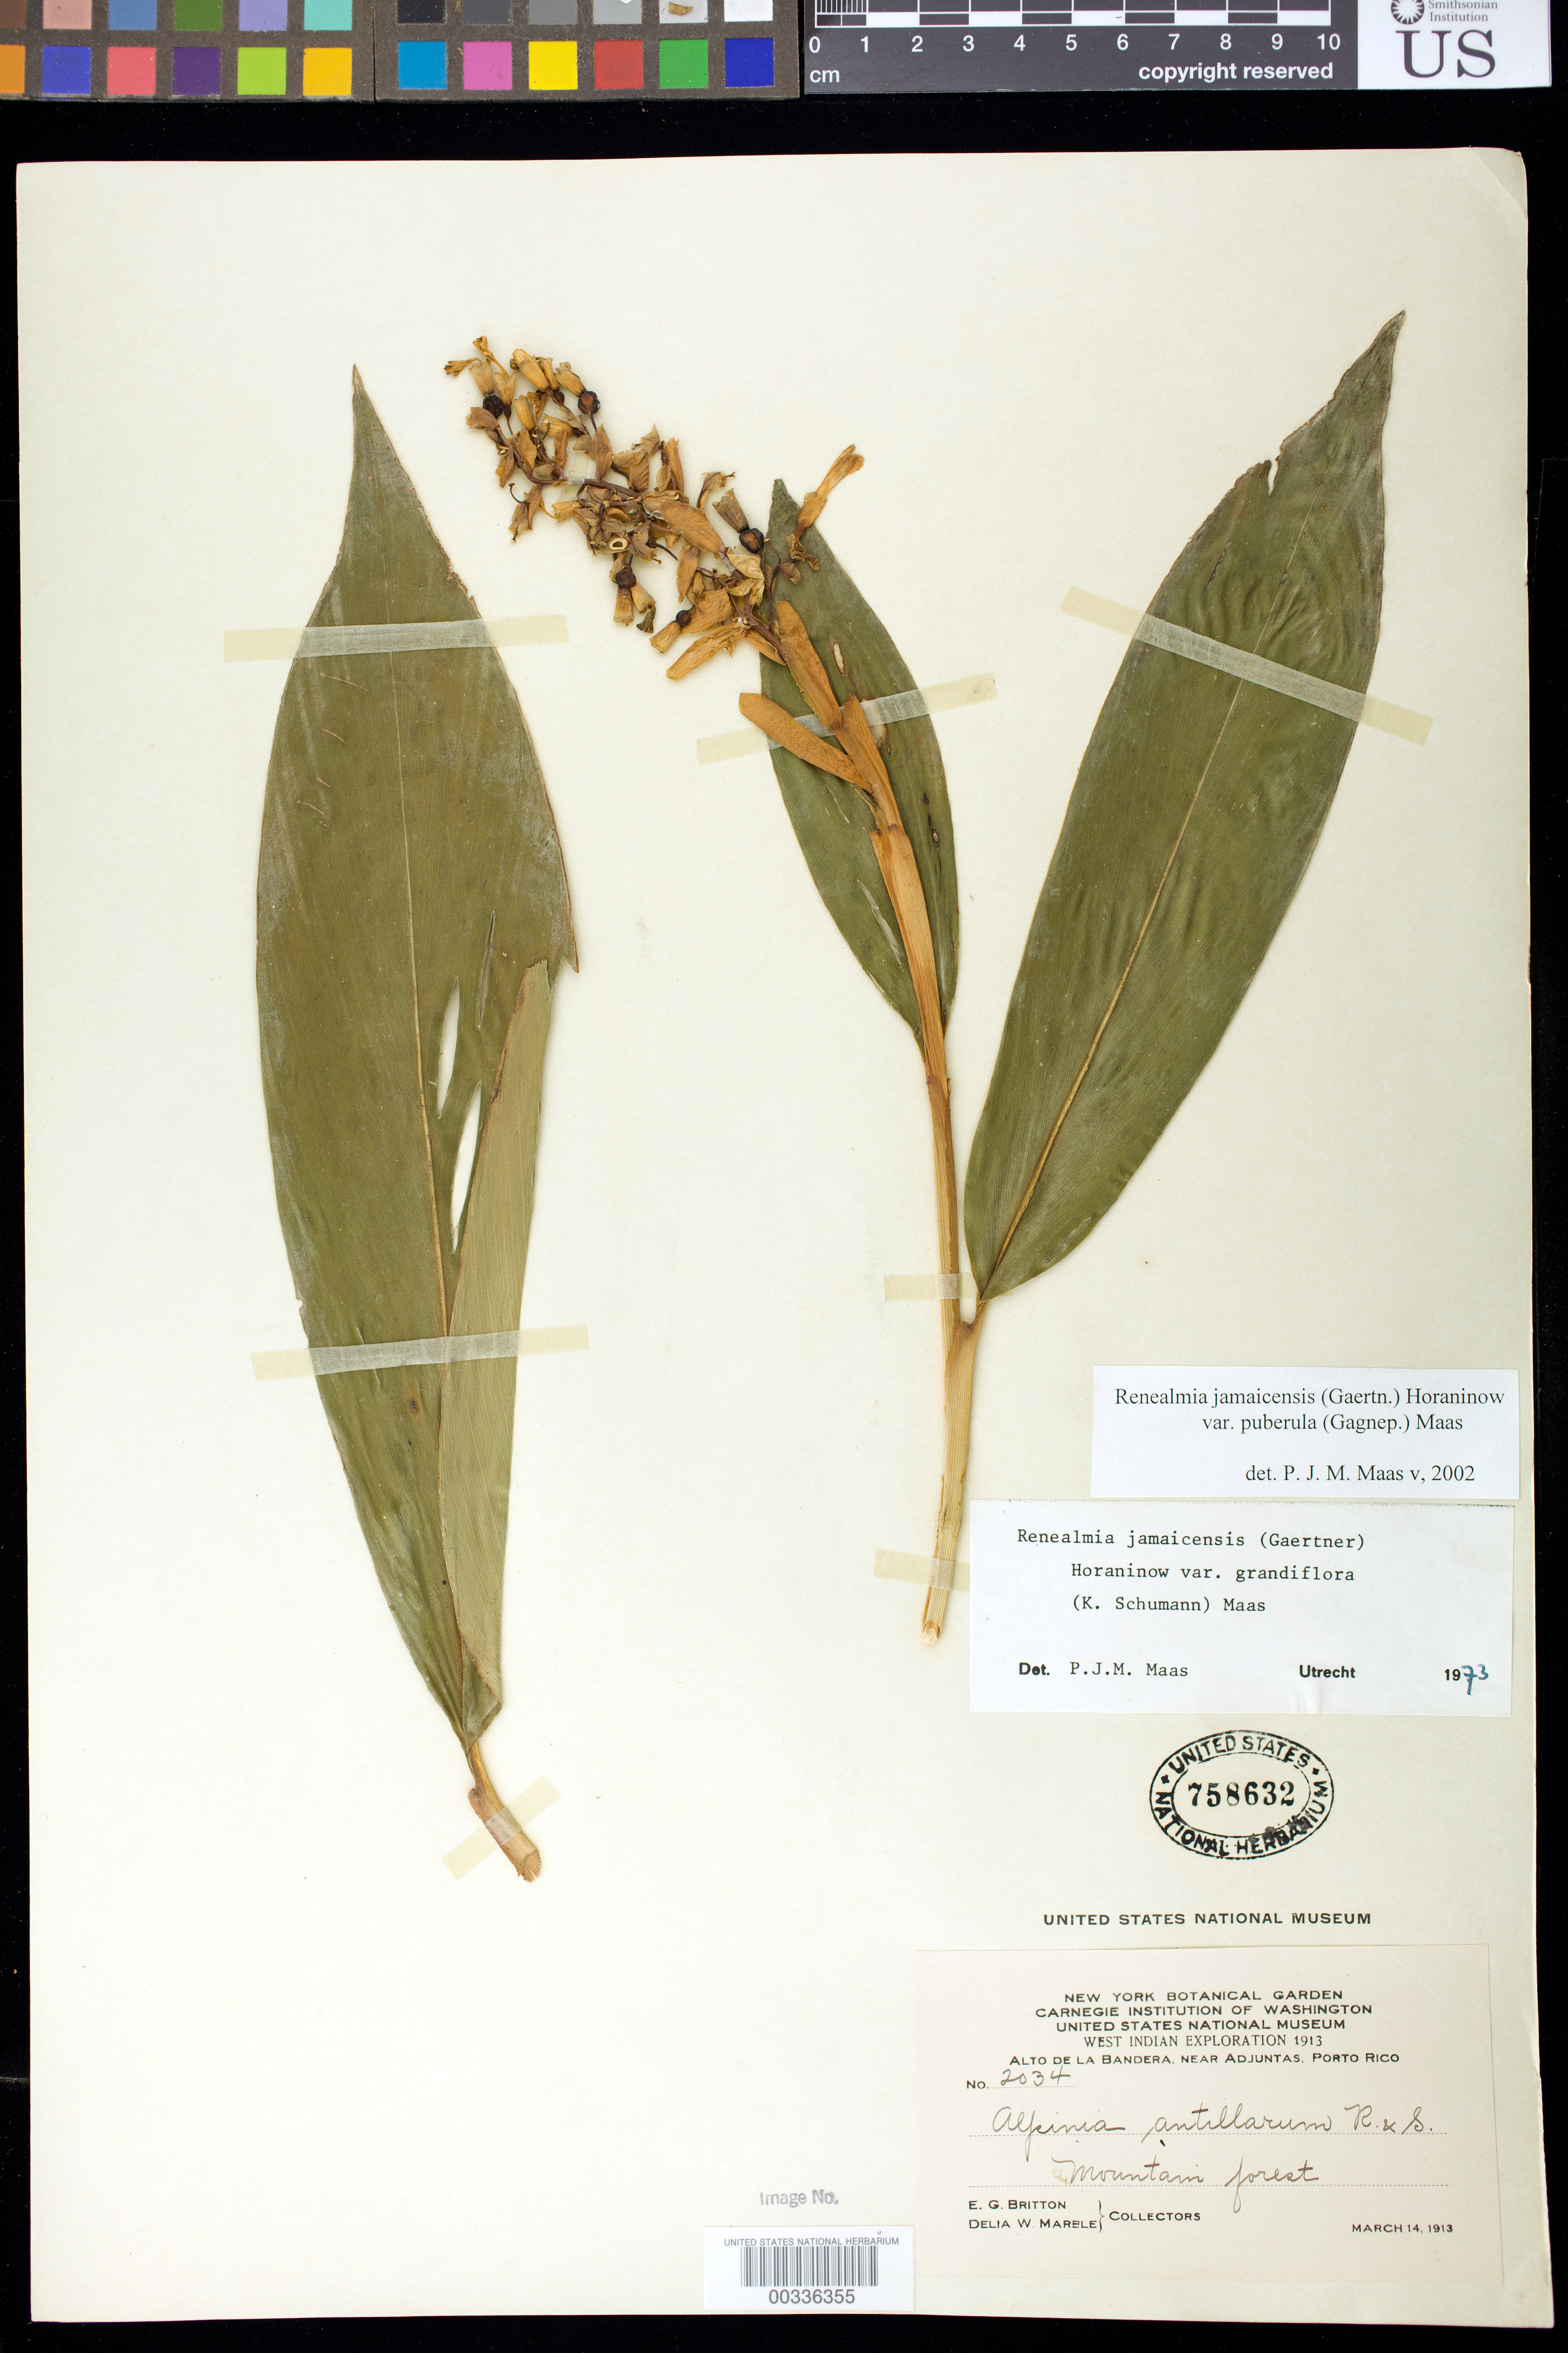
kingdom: Plantae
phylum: Tracheophyta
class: Liliopsida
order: Zingiberales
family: Zingiberaceae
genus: Renealmia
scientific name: Renealmia jamaicensis var. puberula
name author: (Gagnep.) Maas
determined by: Maas, Paul J. M.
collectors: E. G. Britton & D. W. Marble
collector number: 2034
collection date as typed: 14 Mar 1913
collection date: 1913-03-14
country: Puerto Rico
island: Greater Antilles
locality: Alto de la bandera, near adjuntas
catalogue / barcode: US 758632